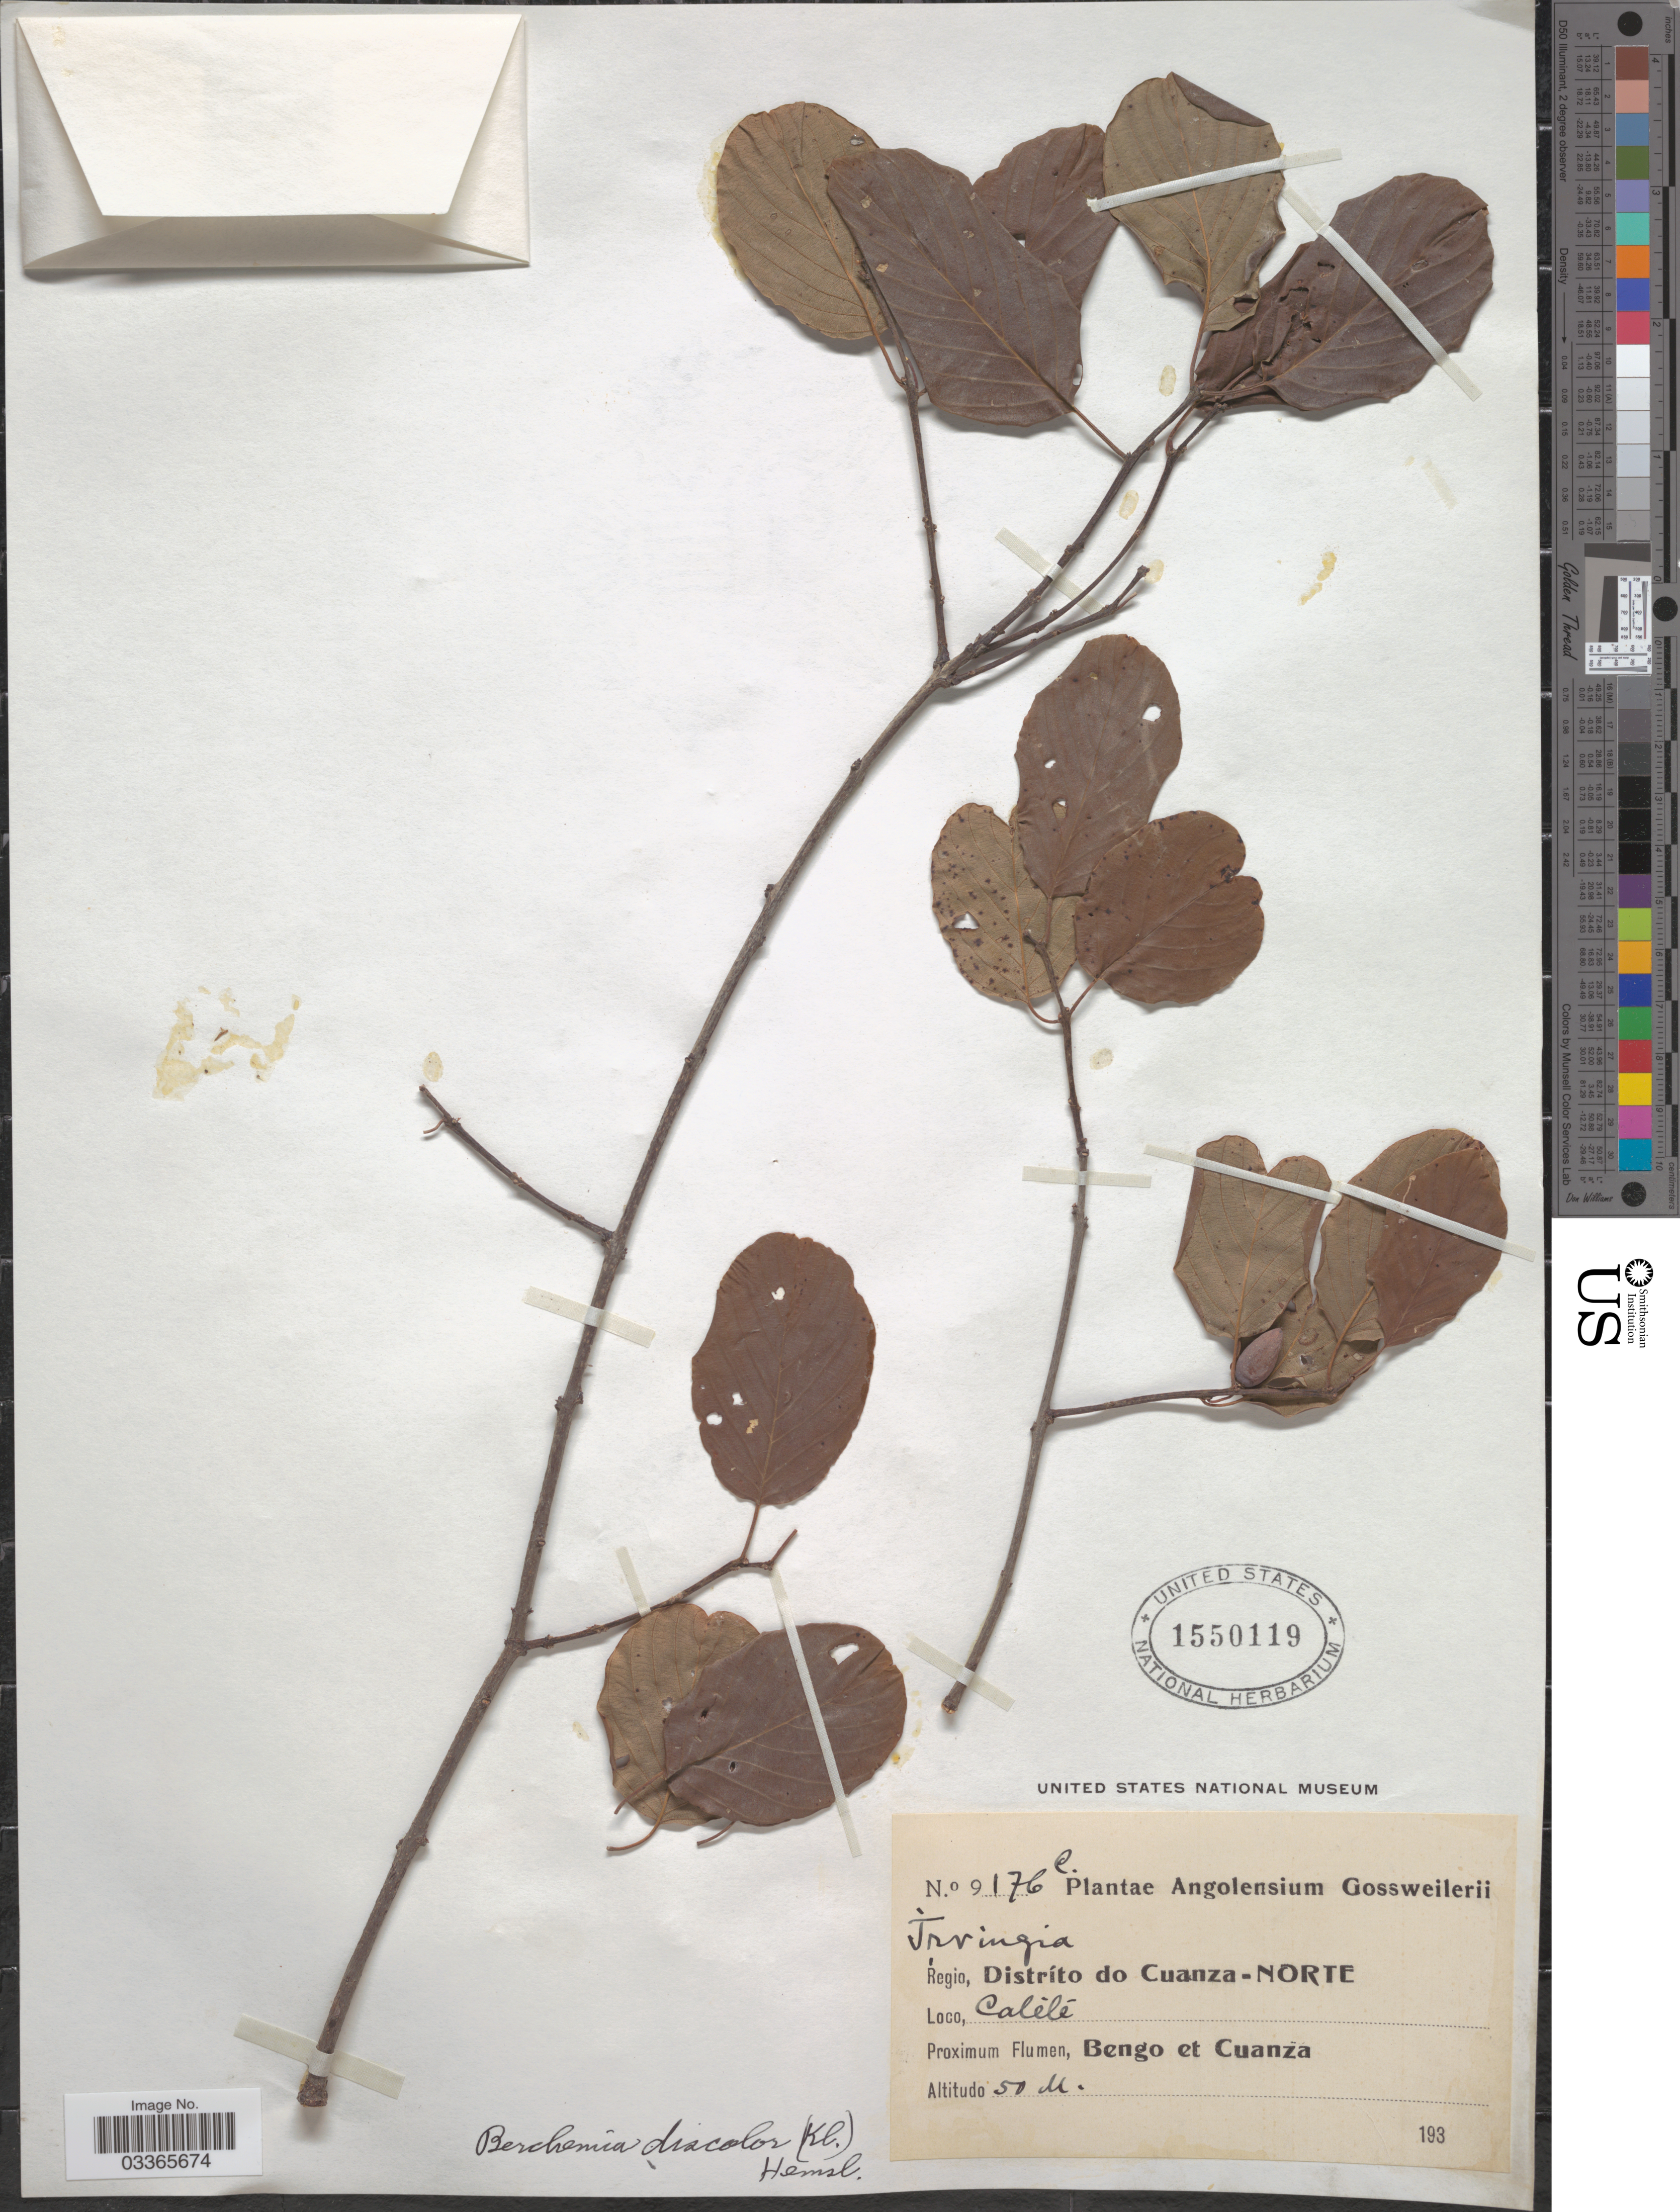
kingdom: Plantae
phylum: Tracheophyta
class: Magnoliopsida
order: Rosales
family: Rhamnaceae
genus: Phyllogeiton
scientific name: Phyllogeiton discolor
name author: (Klotzsch) Herzog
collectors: -. Gossweiler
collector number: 9176C*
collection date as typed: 193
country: Angola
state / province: Cuanza Norte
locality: Regio, Distríto do Cuanza-Norte, Calélé, Bengo et Cuanza.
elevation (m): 50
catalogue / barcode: US 1550119